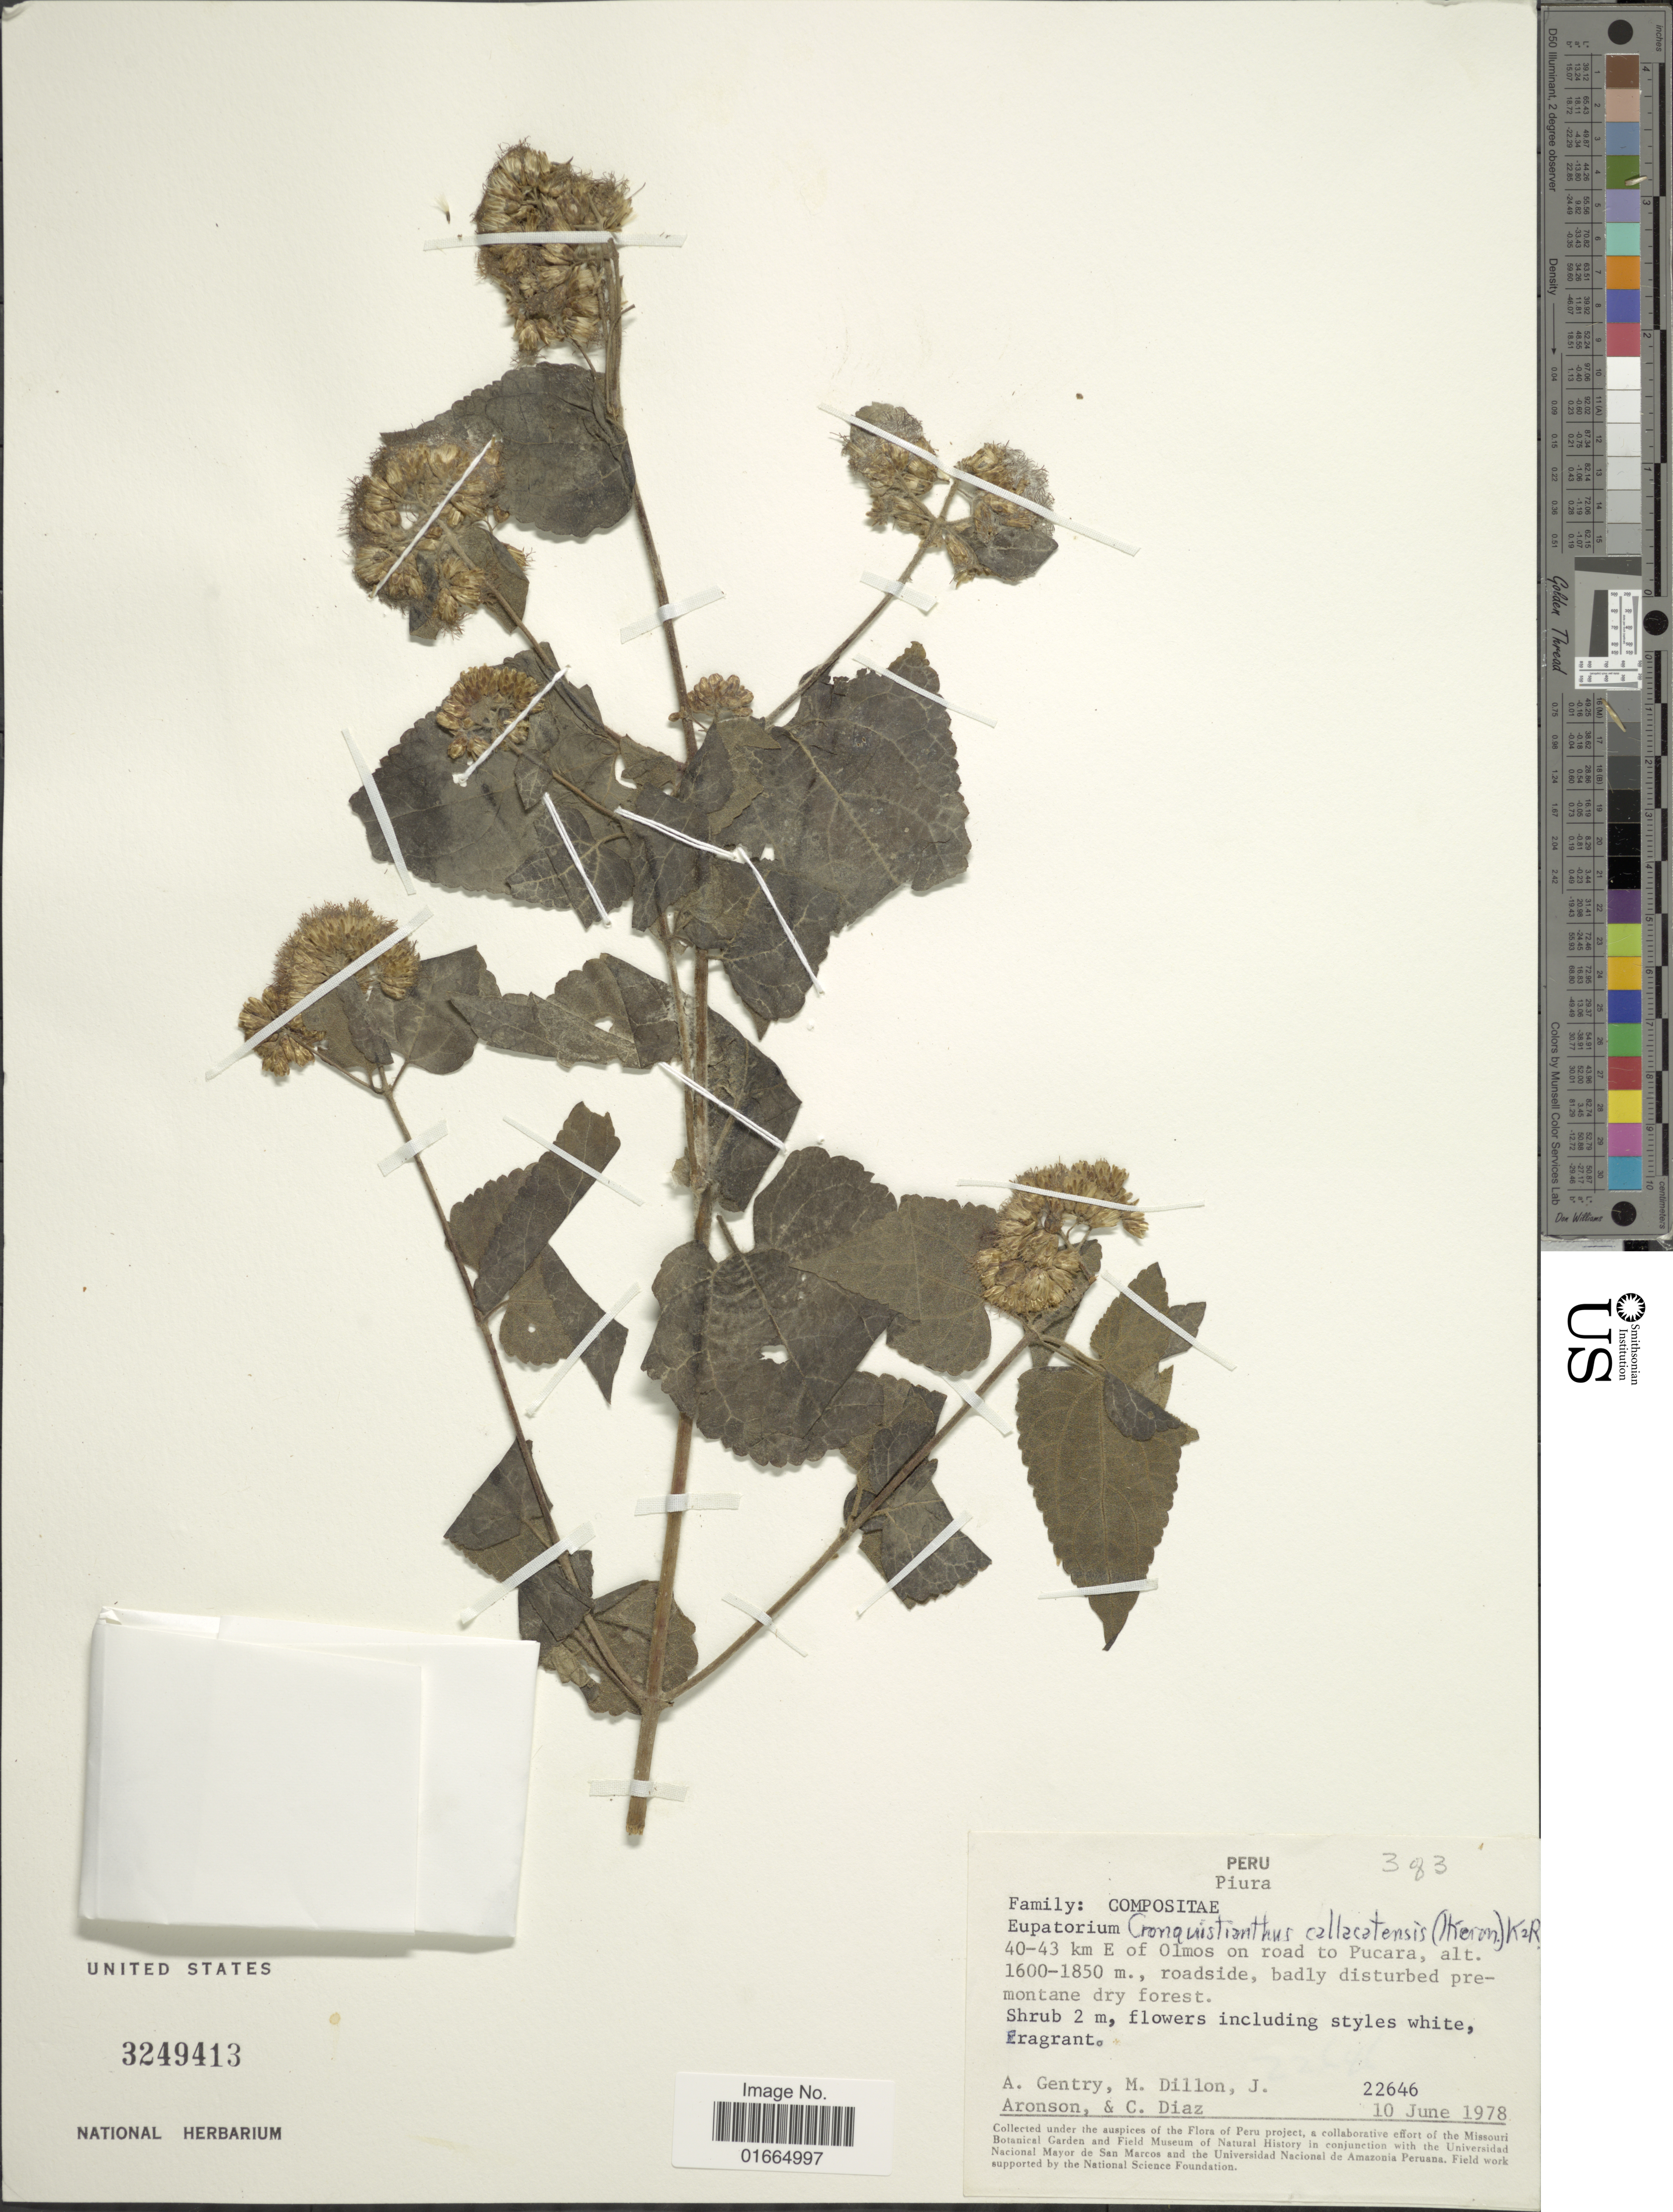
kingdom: Plantae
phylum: Tracheophyta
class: Magnoliopsida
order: Asterales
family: Asteraceae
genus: Cronquistianthus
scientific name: Cronquistianthus callacatensis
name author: (Hieron.) R.M. King & H. Rob.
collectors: A. H. Gentry, M. O. Dillon, J. Aronson & C. Díaz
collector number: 22646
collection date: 1978-06-10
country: Peru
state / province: Piura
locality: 40-43 km E of Olmos on road to Pucara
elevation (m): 1600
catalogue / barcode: US 3249413